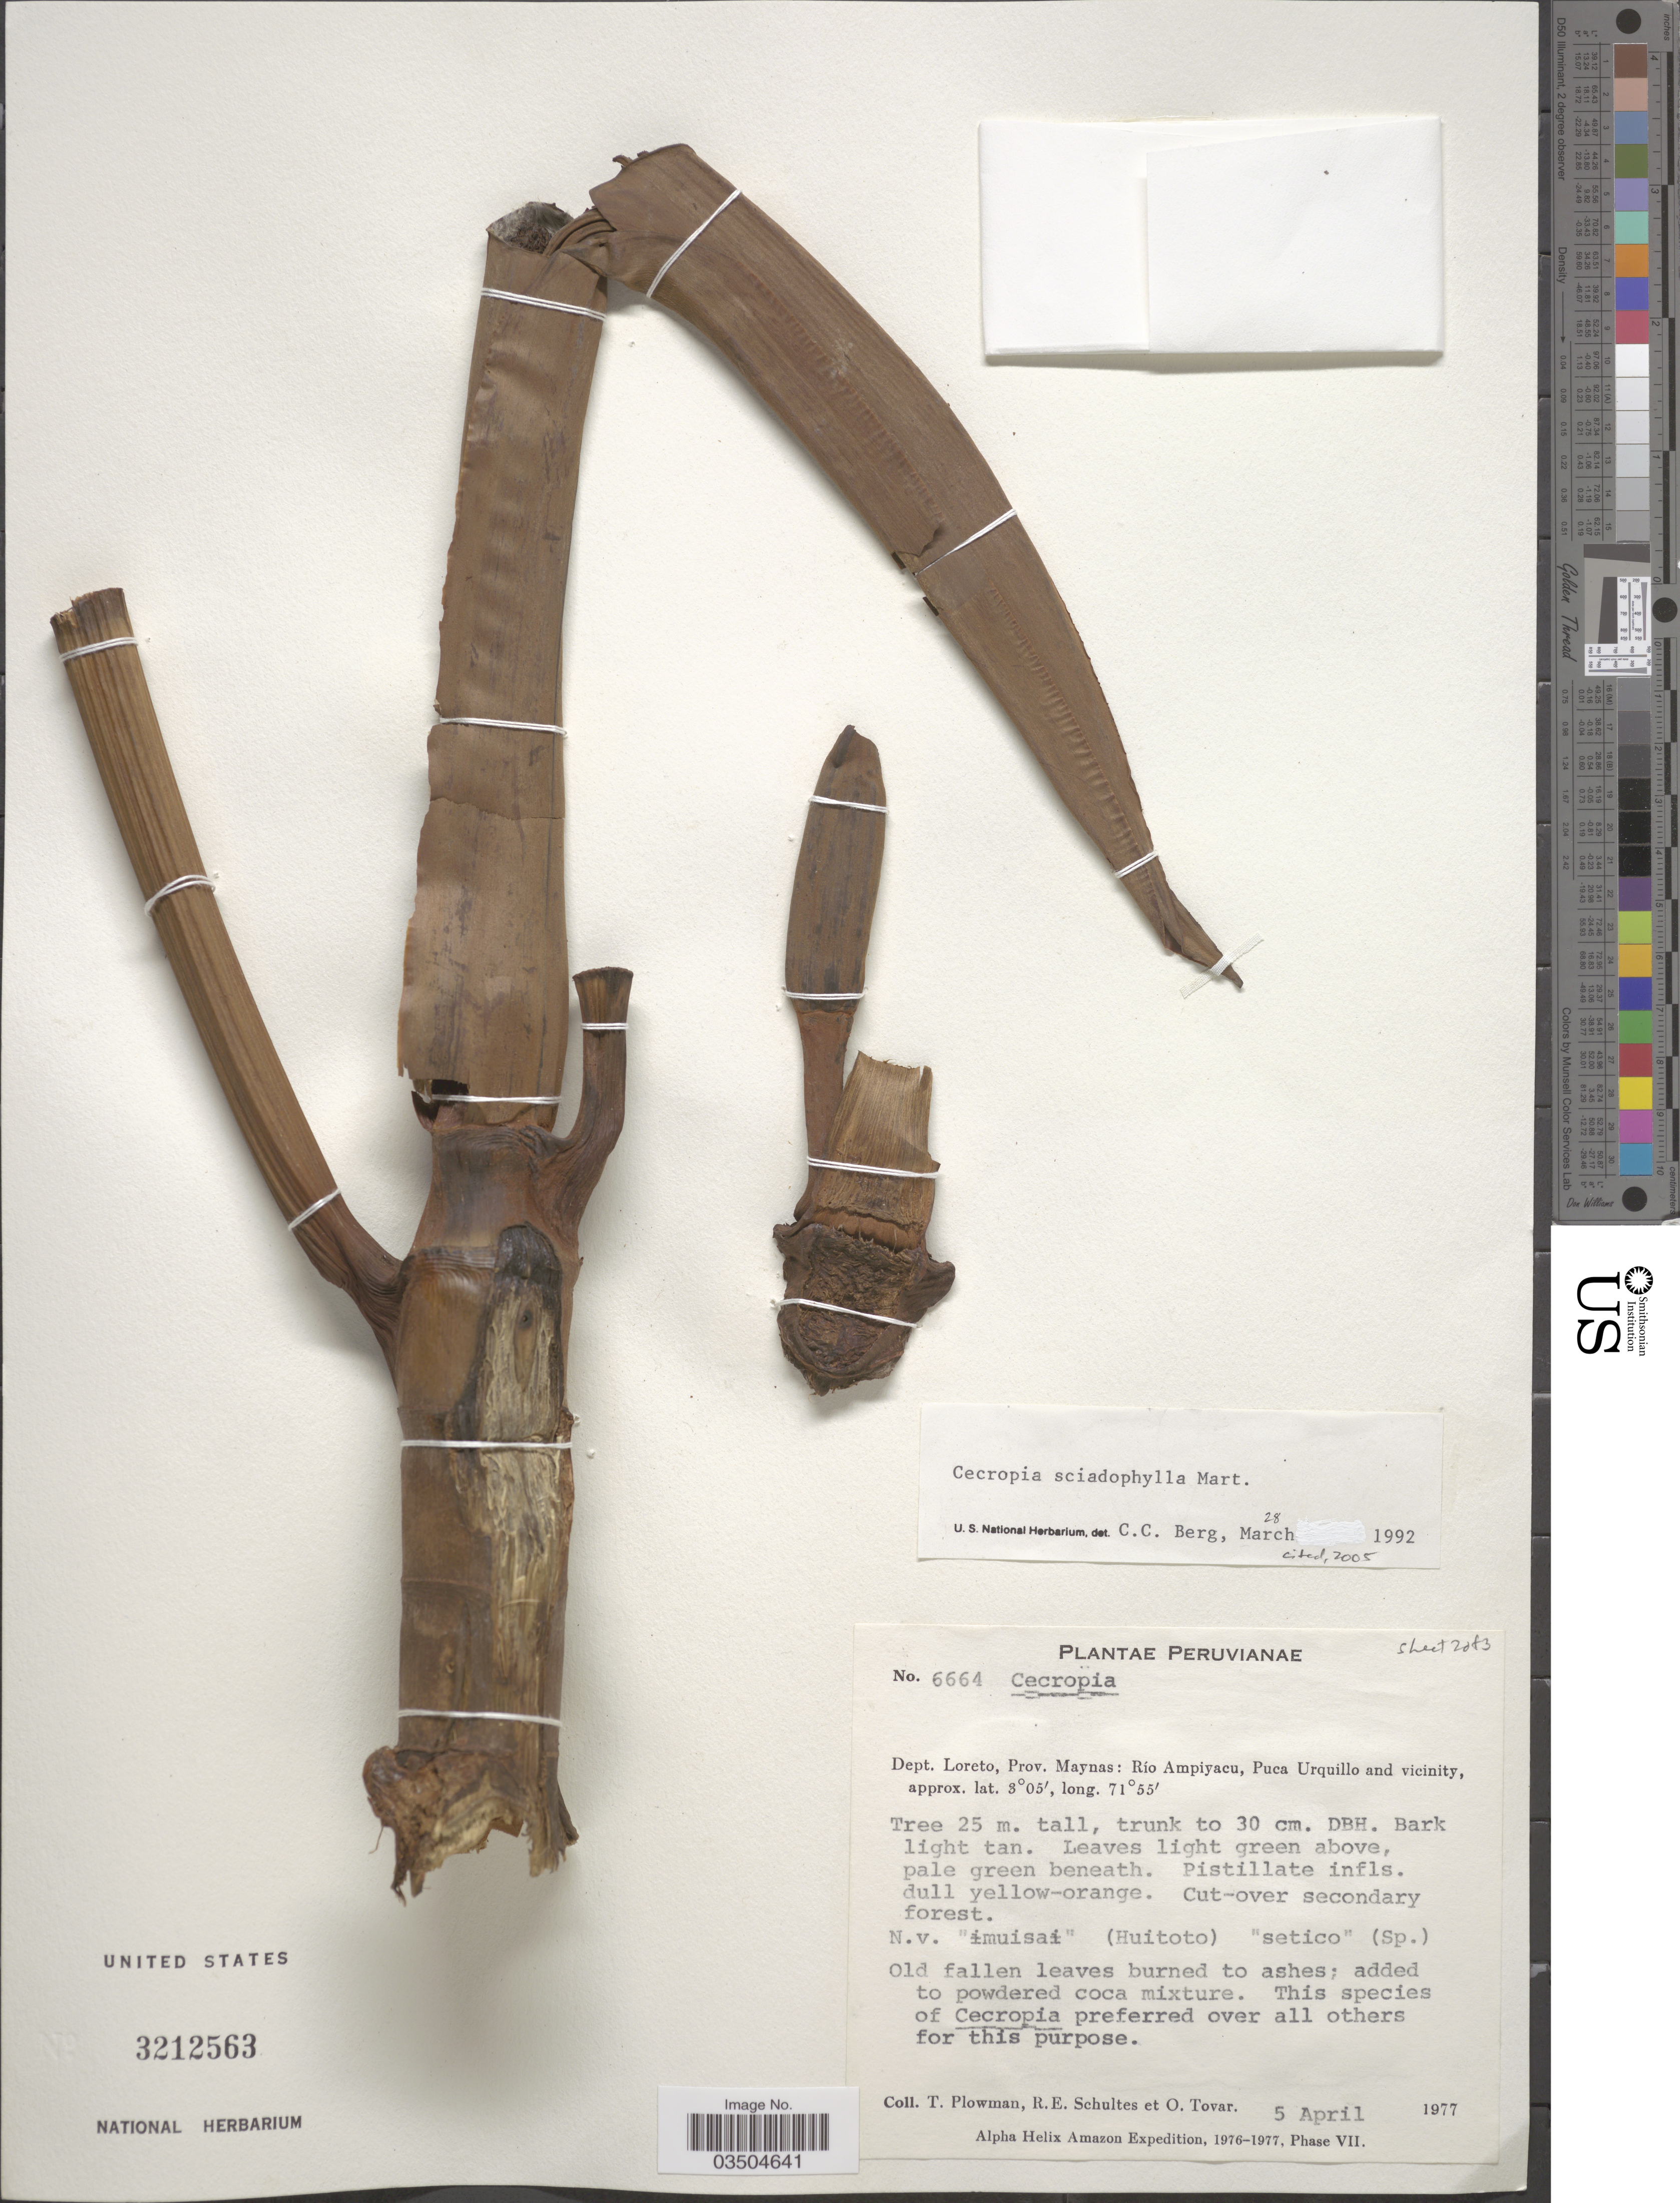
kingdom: Plantae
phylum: Tracheophyta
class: Magnoliopsida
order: Rosales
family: Urticaceae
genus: Cecropia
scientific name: Cecropia sciadophylla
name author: Mart.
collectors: T. Plowman, R. E. Schultes & Ó. Tovar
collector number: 6664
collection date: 1977-04-05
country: Peru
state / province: Loreto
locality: Dept. Loreto, Prov. Maynas: Río Ampiyacu, Puca Urquillo and vicinity.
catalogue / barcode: US 3212563